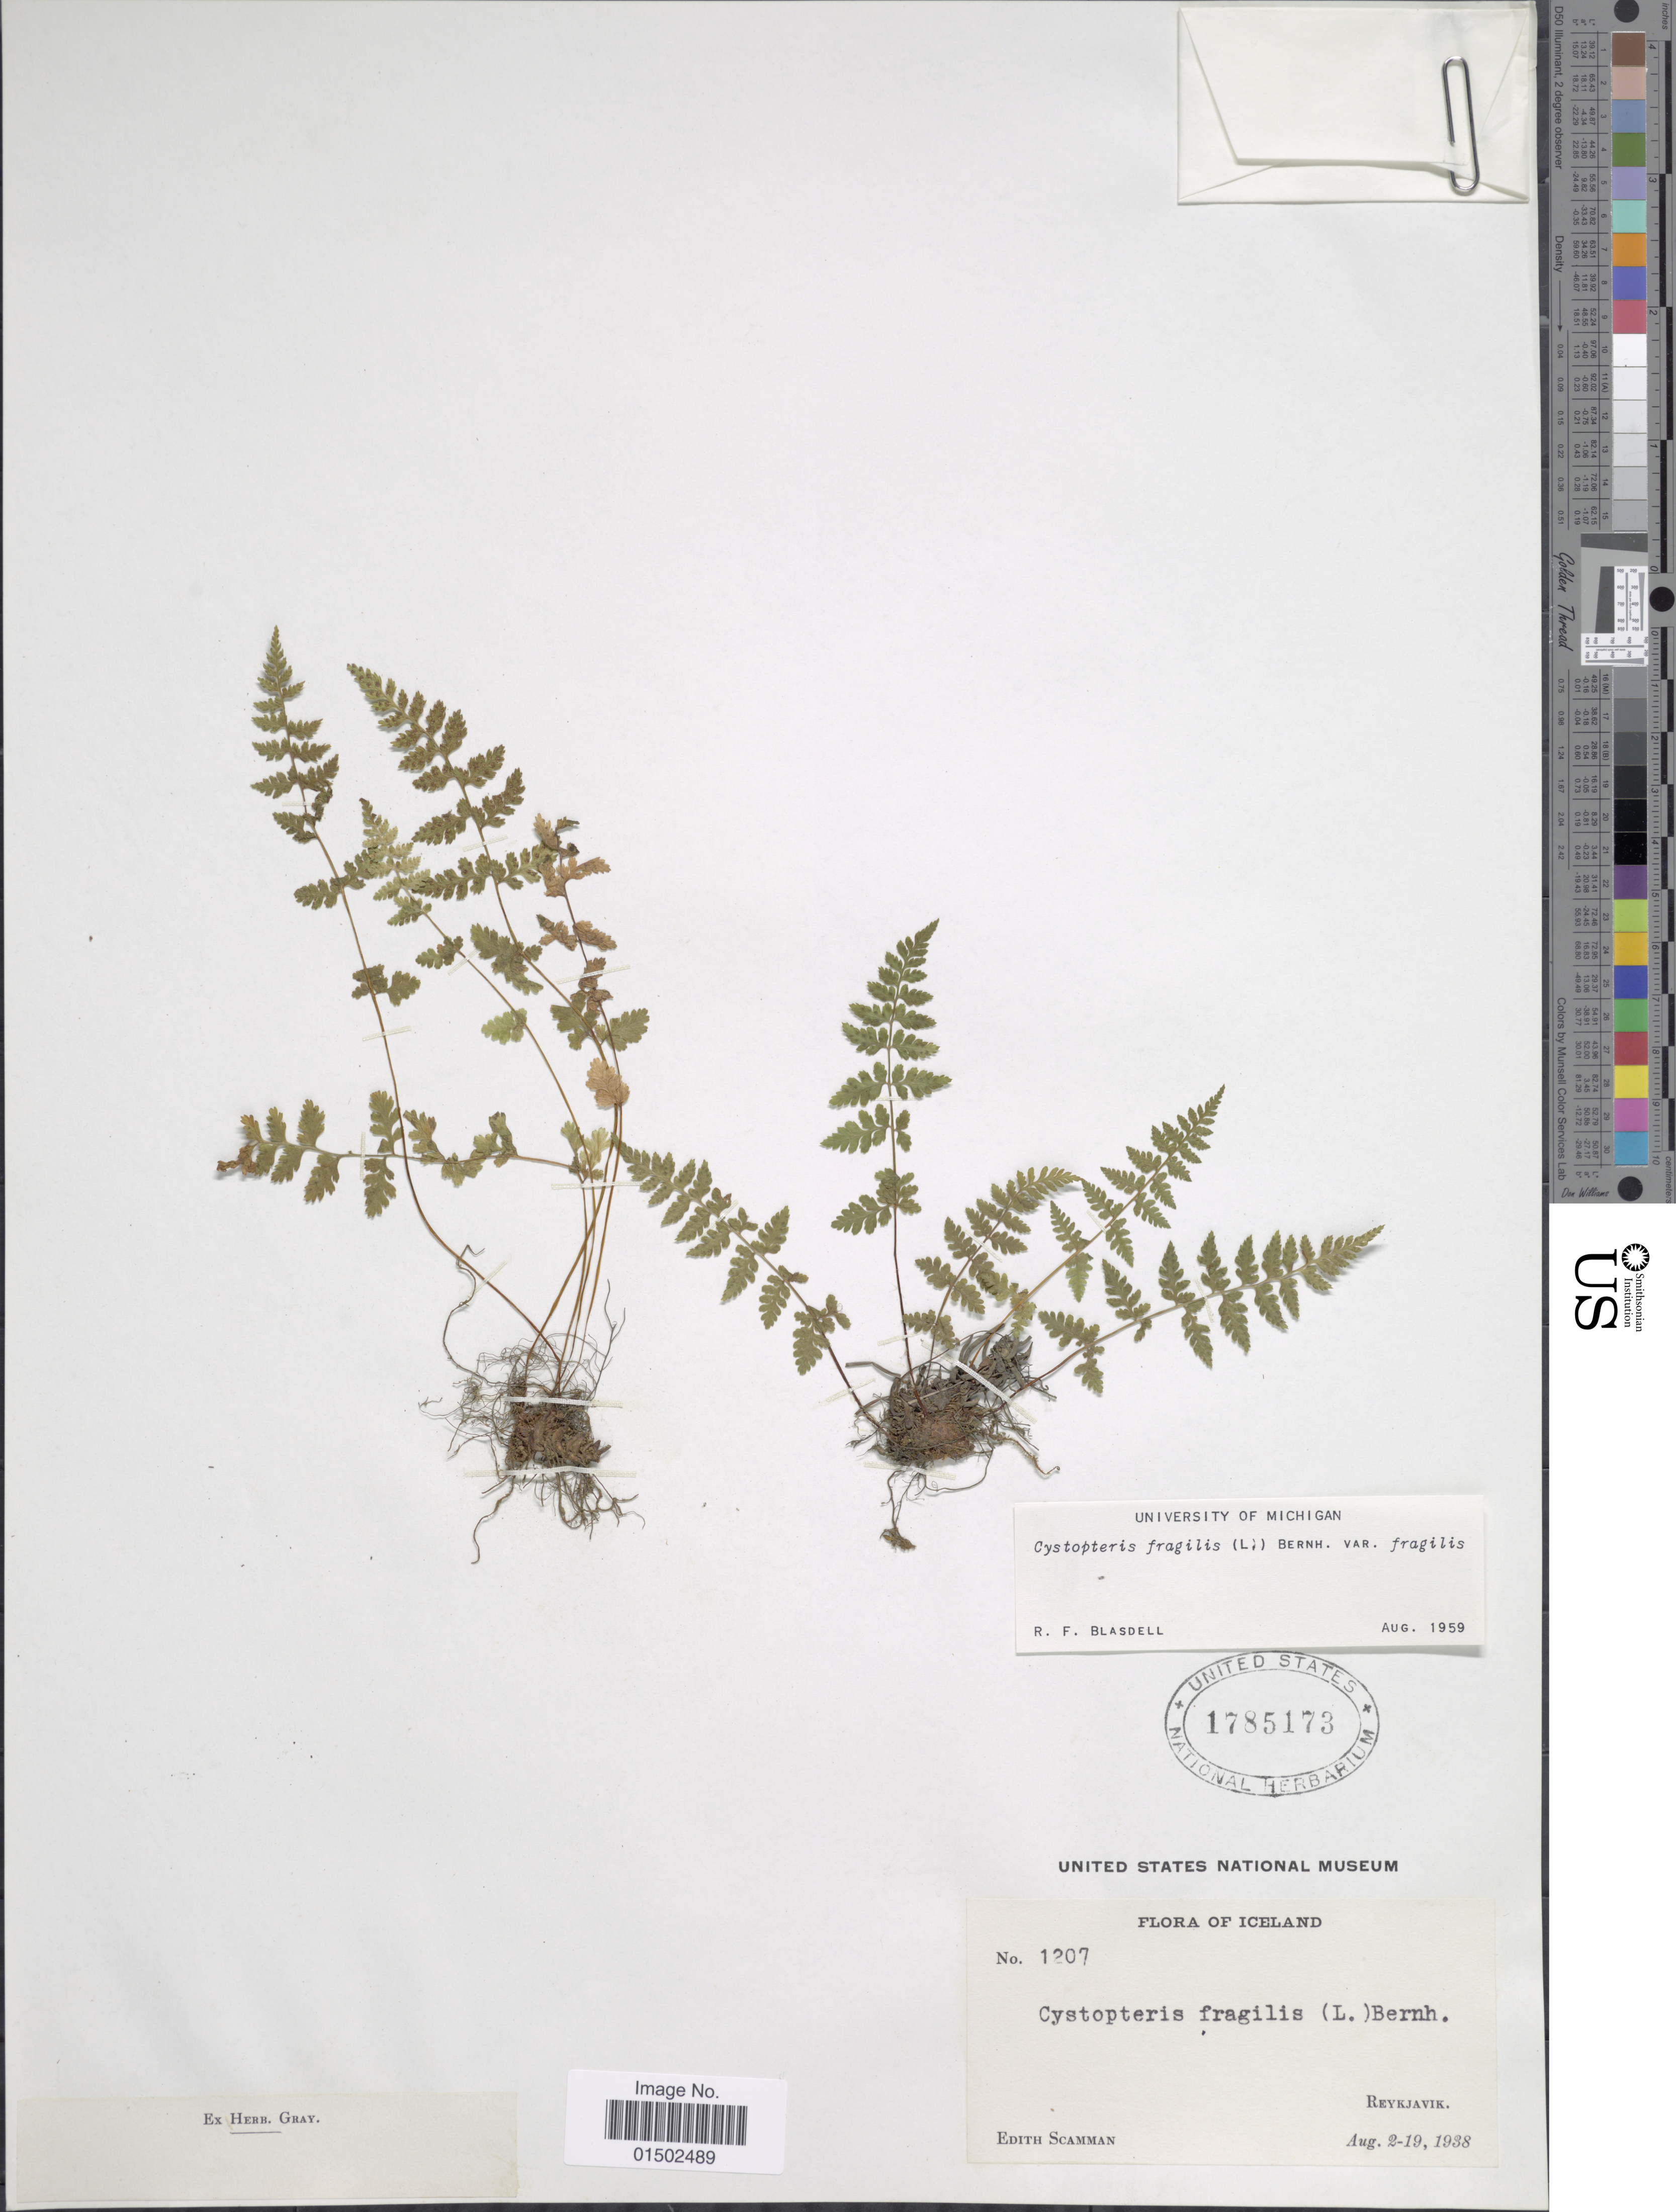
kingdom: Plantae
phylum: Tracheophyta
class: Polypodiopsida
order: Polypodiales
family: Cystopteridaceae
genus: Cystopteris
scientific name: Cystopteris fragilis var. fragilis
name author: (L.) Bernh.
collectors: E. Scamman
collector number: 1207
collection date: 1938-08-02/1938-08-19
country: Iceland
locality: Reykjavik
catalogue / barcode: US 1785173